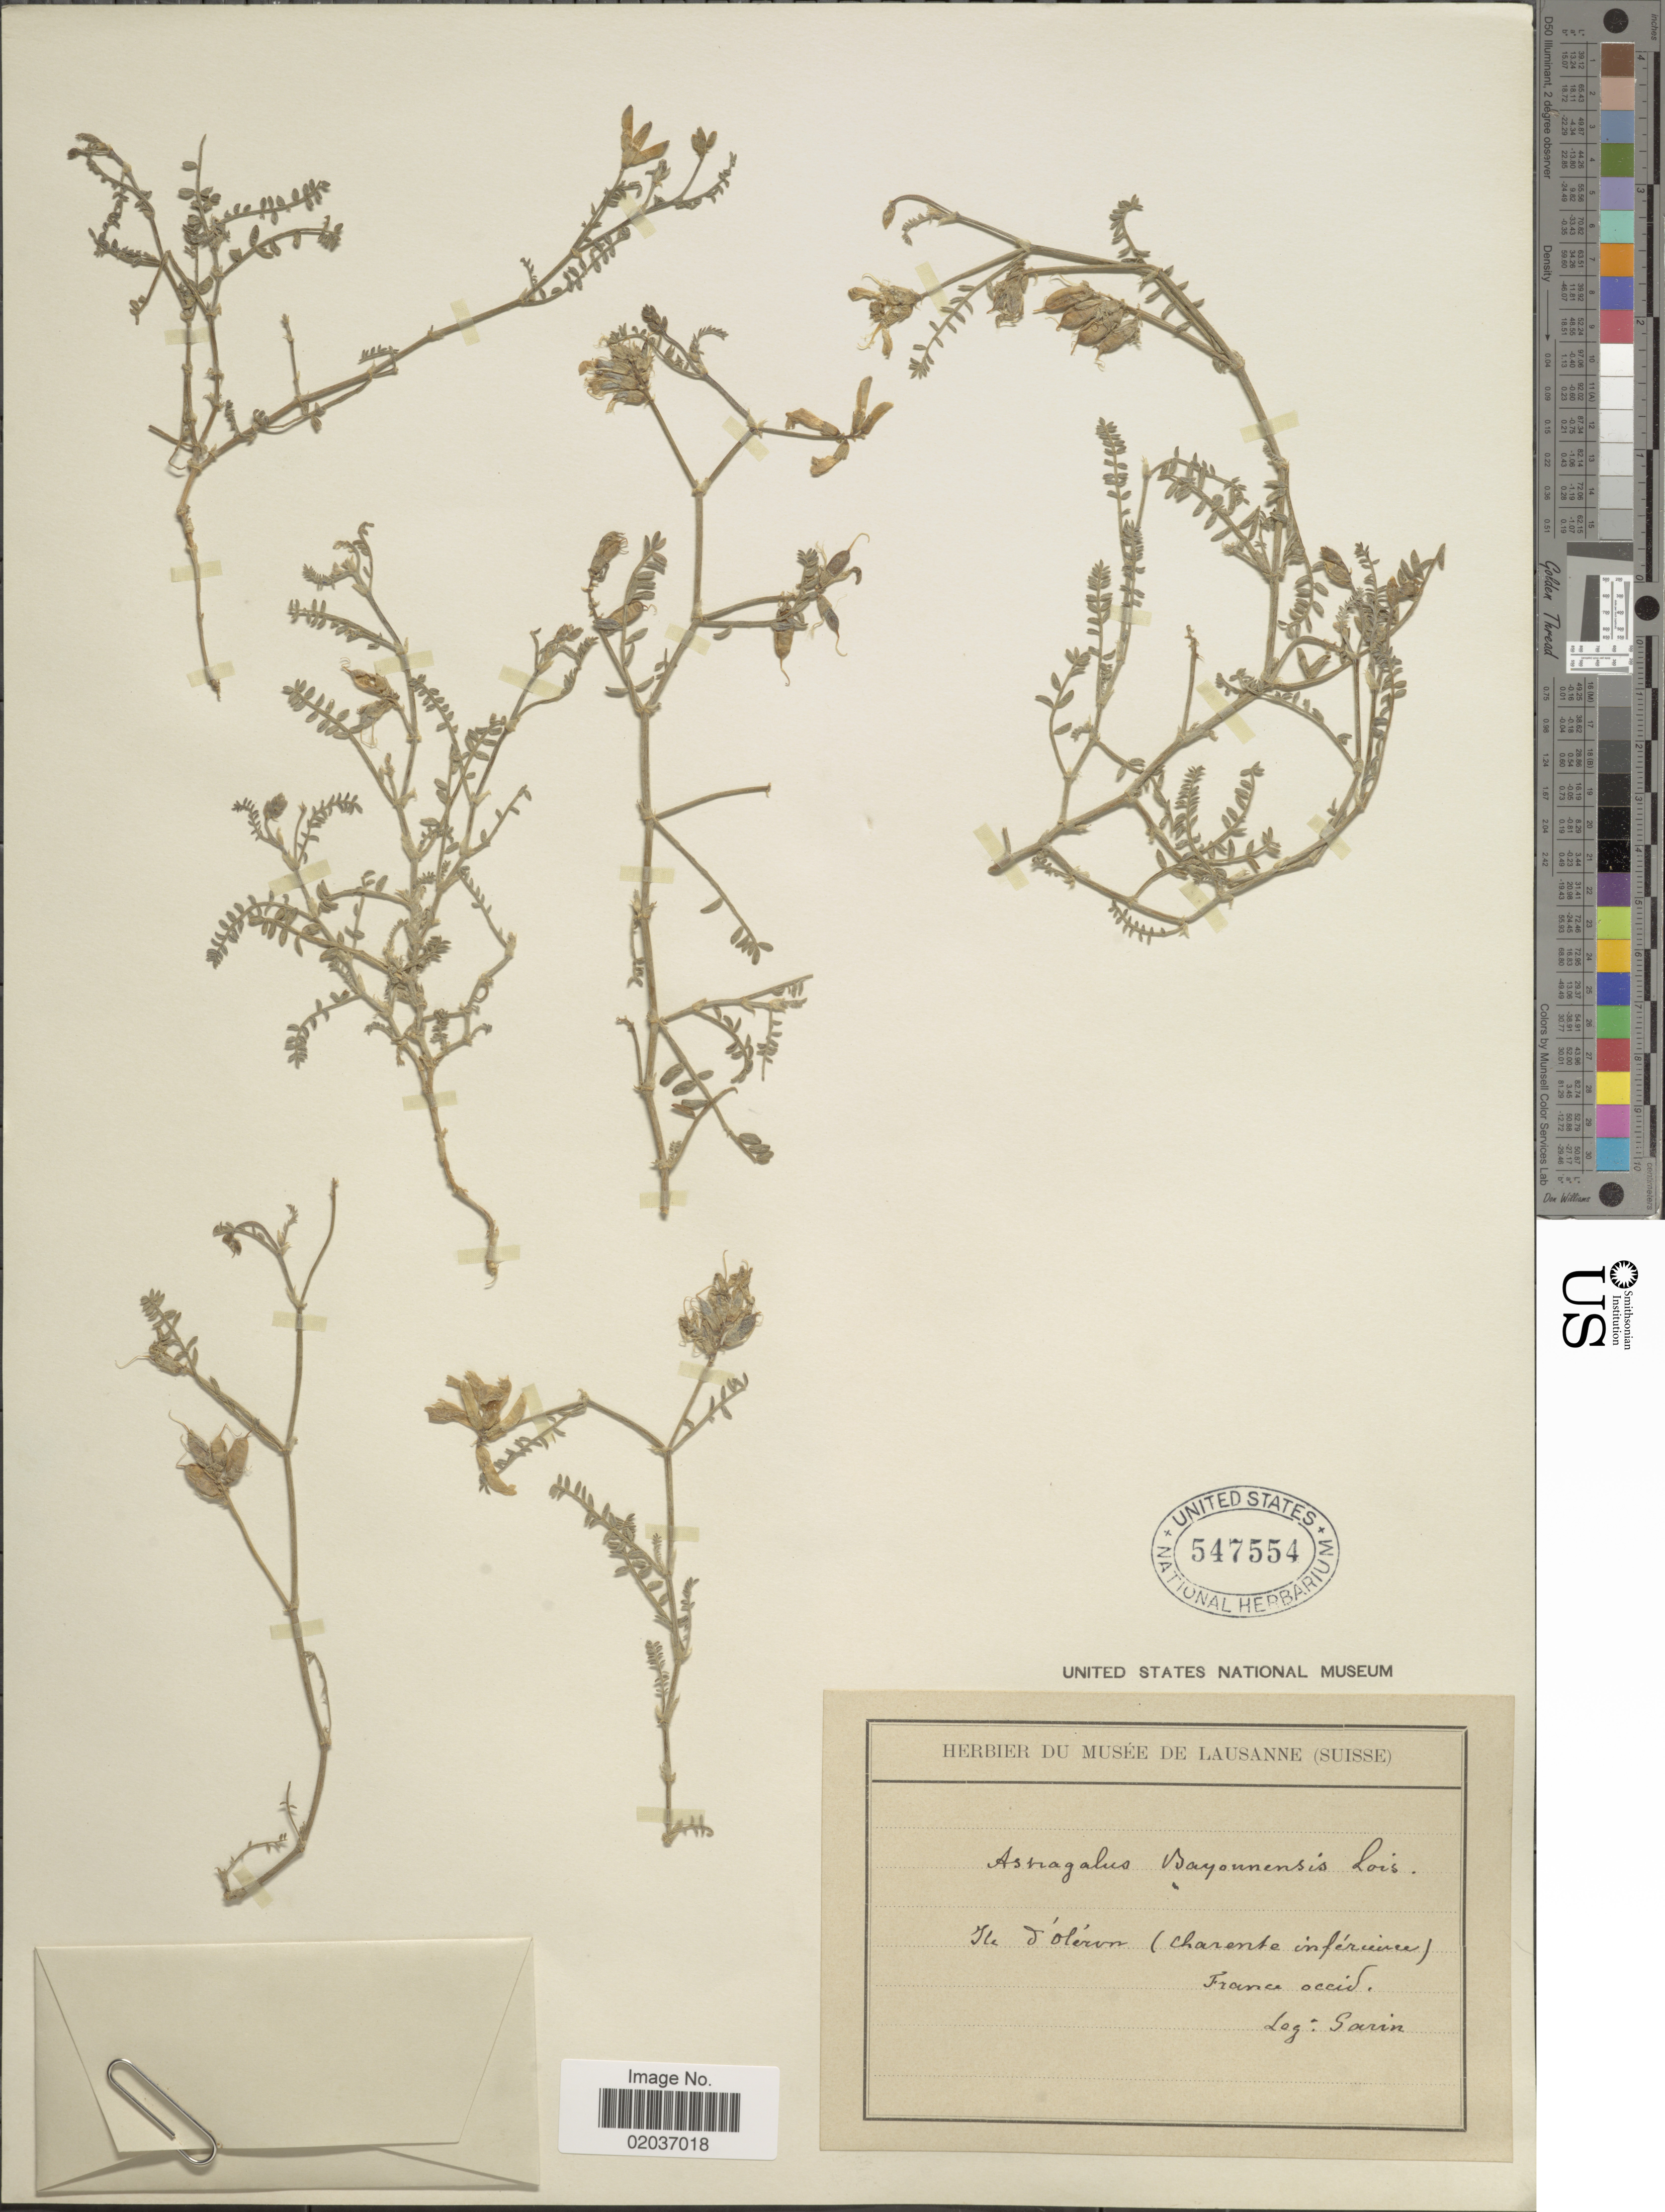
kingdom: Plantae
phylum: Tracheophyta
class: Magnoliopsida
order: Fabales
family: Fabaceae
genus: Astragalus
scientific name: Astragalus baionensis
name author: Loisel.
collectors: Garin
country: France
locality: Ile d'Oleron (charente inférieure). France occid.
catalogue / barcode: US 547554